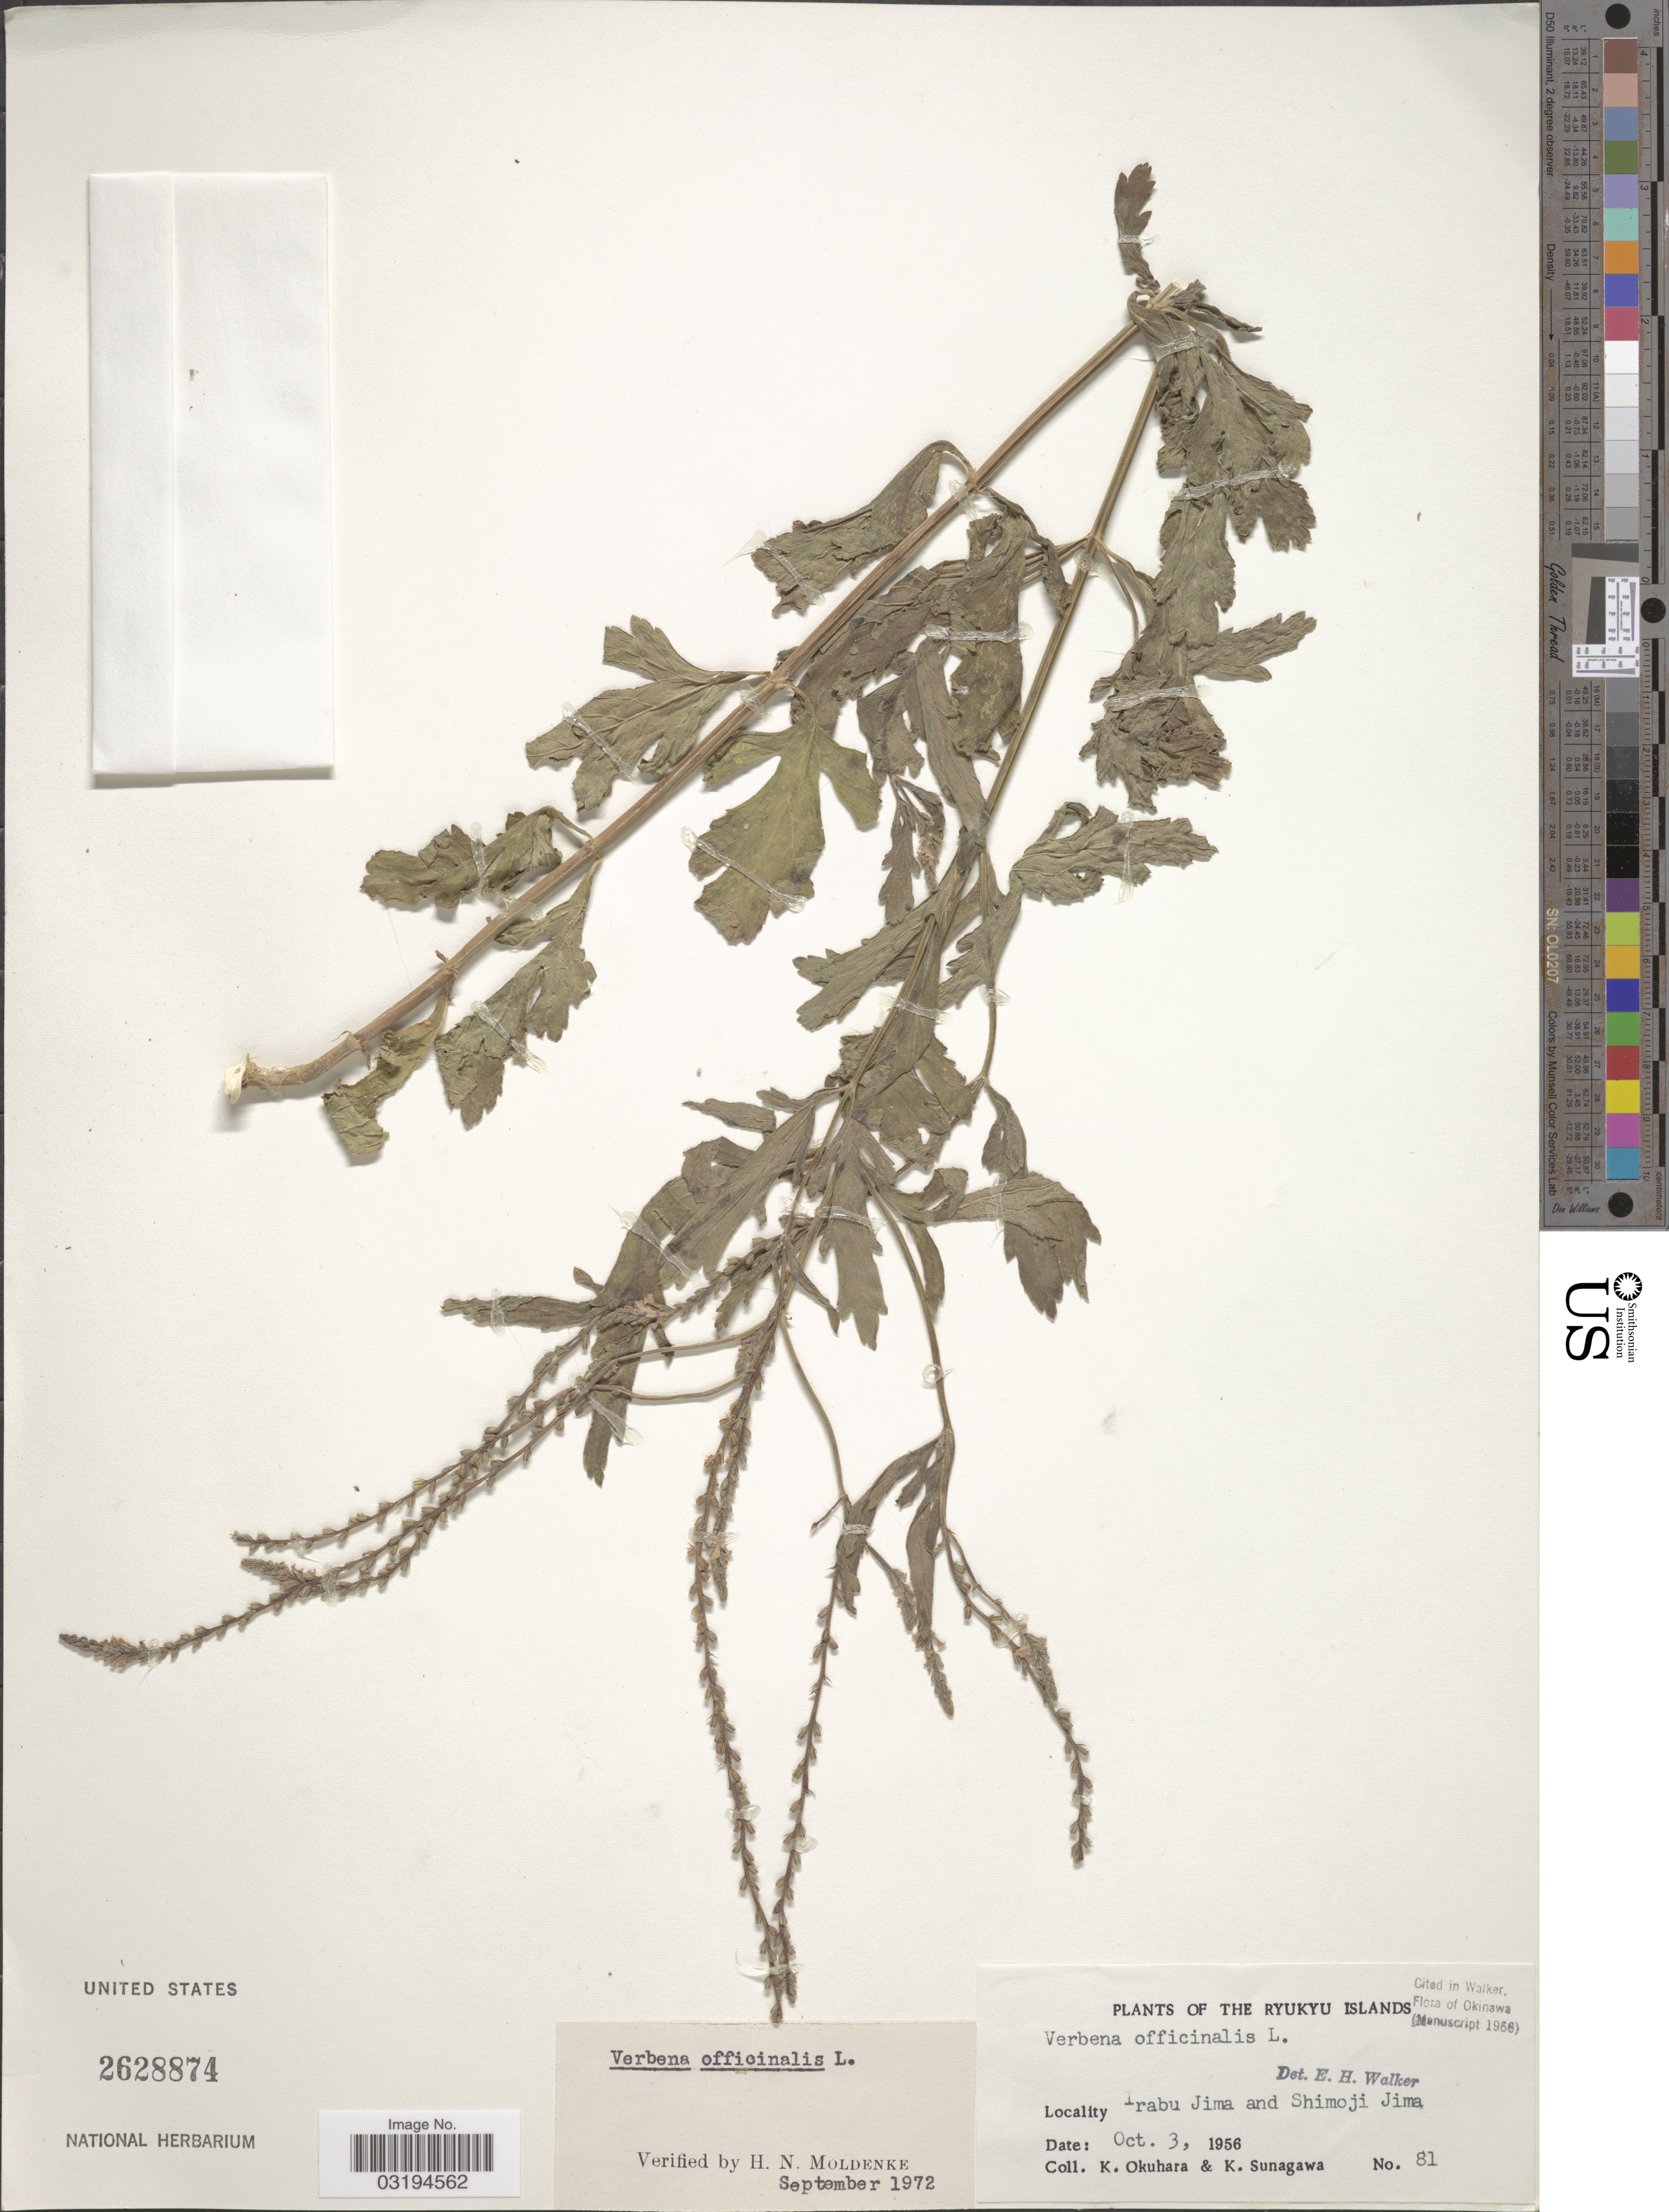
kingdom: Plantae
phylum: Tracheophyta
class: Magnoliopsida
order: Lamiales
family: Verbenaceae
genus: Verbena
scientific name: Verbena officinalis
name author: L.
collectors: K. Okuhara & K. Sunagawa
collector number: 81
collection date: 1956-10-03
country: Japan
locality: The Ryukyu Islands. Irabu Jima and Shimoji Jima.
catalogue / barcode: US 2628874